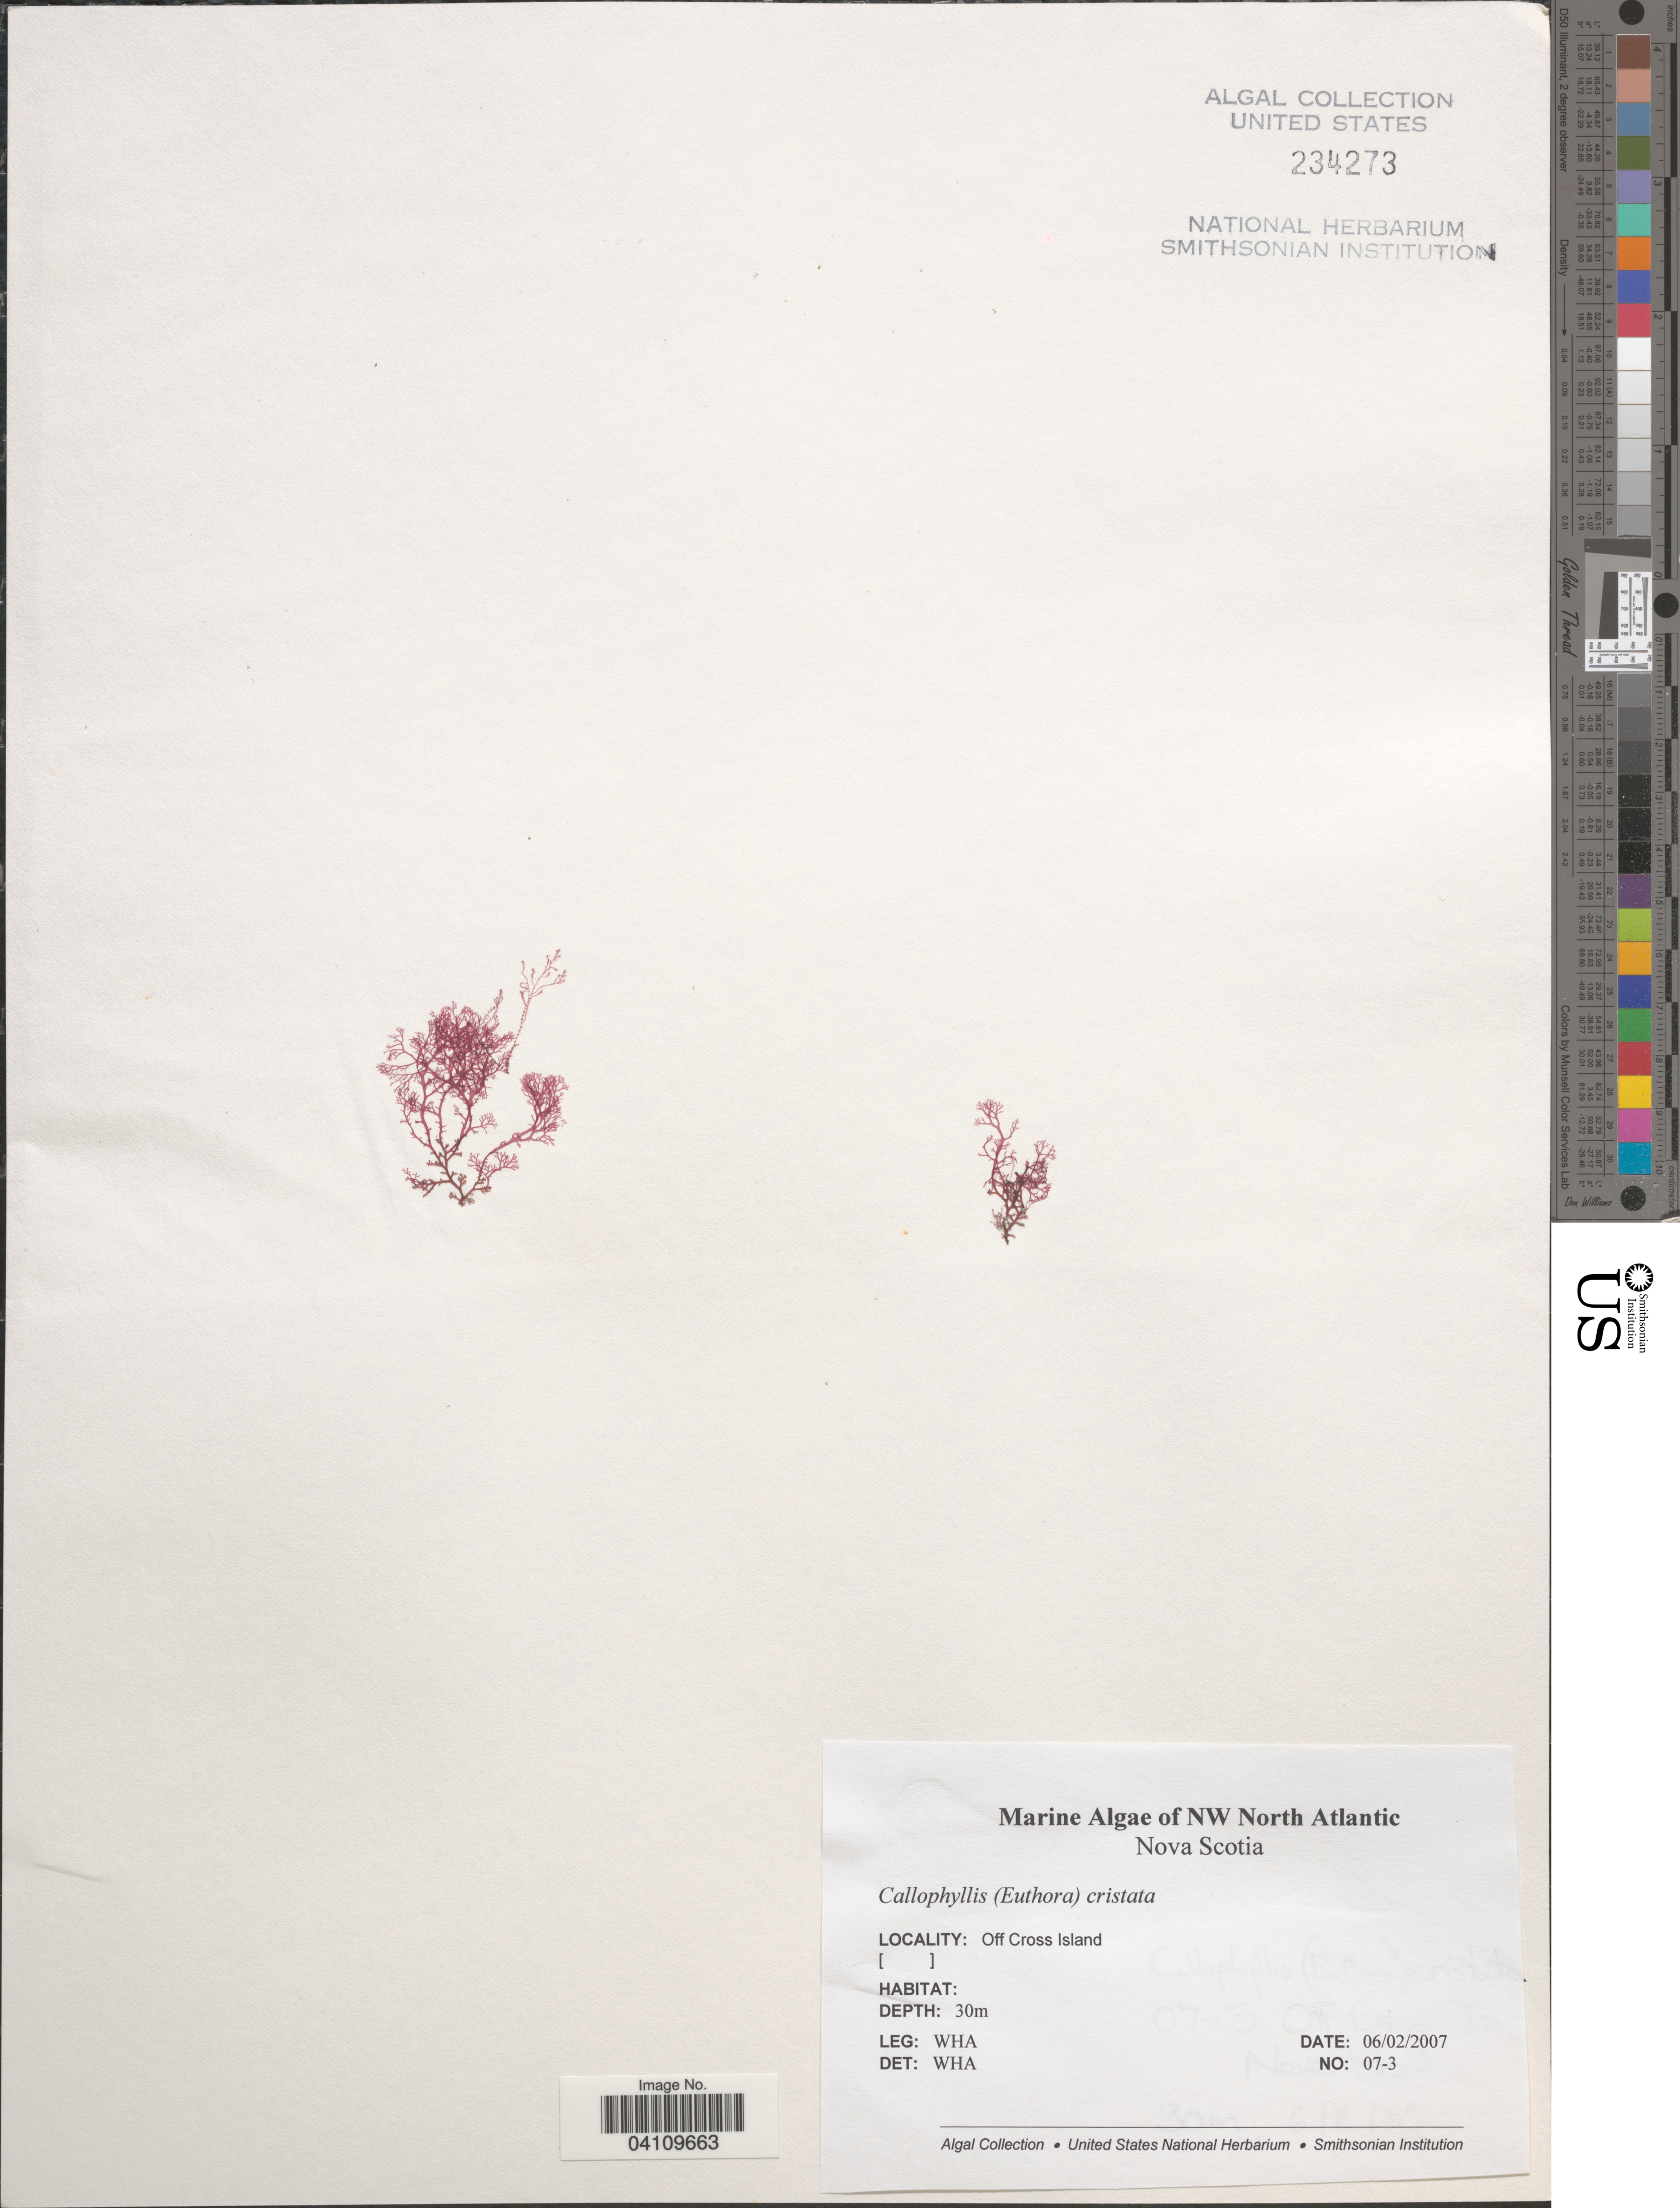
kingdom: Plantae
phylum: Rhodophyta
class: Florideophyceae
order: Gigartinales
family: Kallymeniaceae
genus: Euthora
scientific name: Euthora cristata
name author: (C. Agardh) J. Agardh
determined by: Algae name updating Project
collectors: W. H. Adey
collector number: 07-3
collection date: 2007-02-06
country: Canada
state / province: Nova Scotia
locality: NW North Atlantic. Off Cross Island.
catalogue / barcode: US 234273